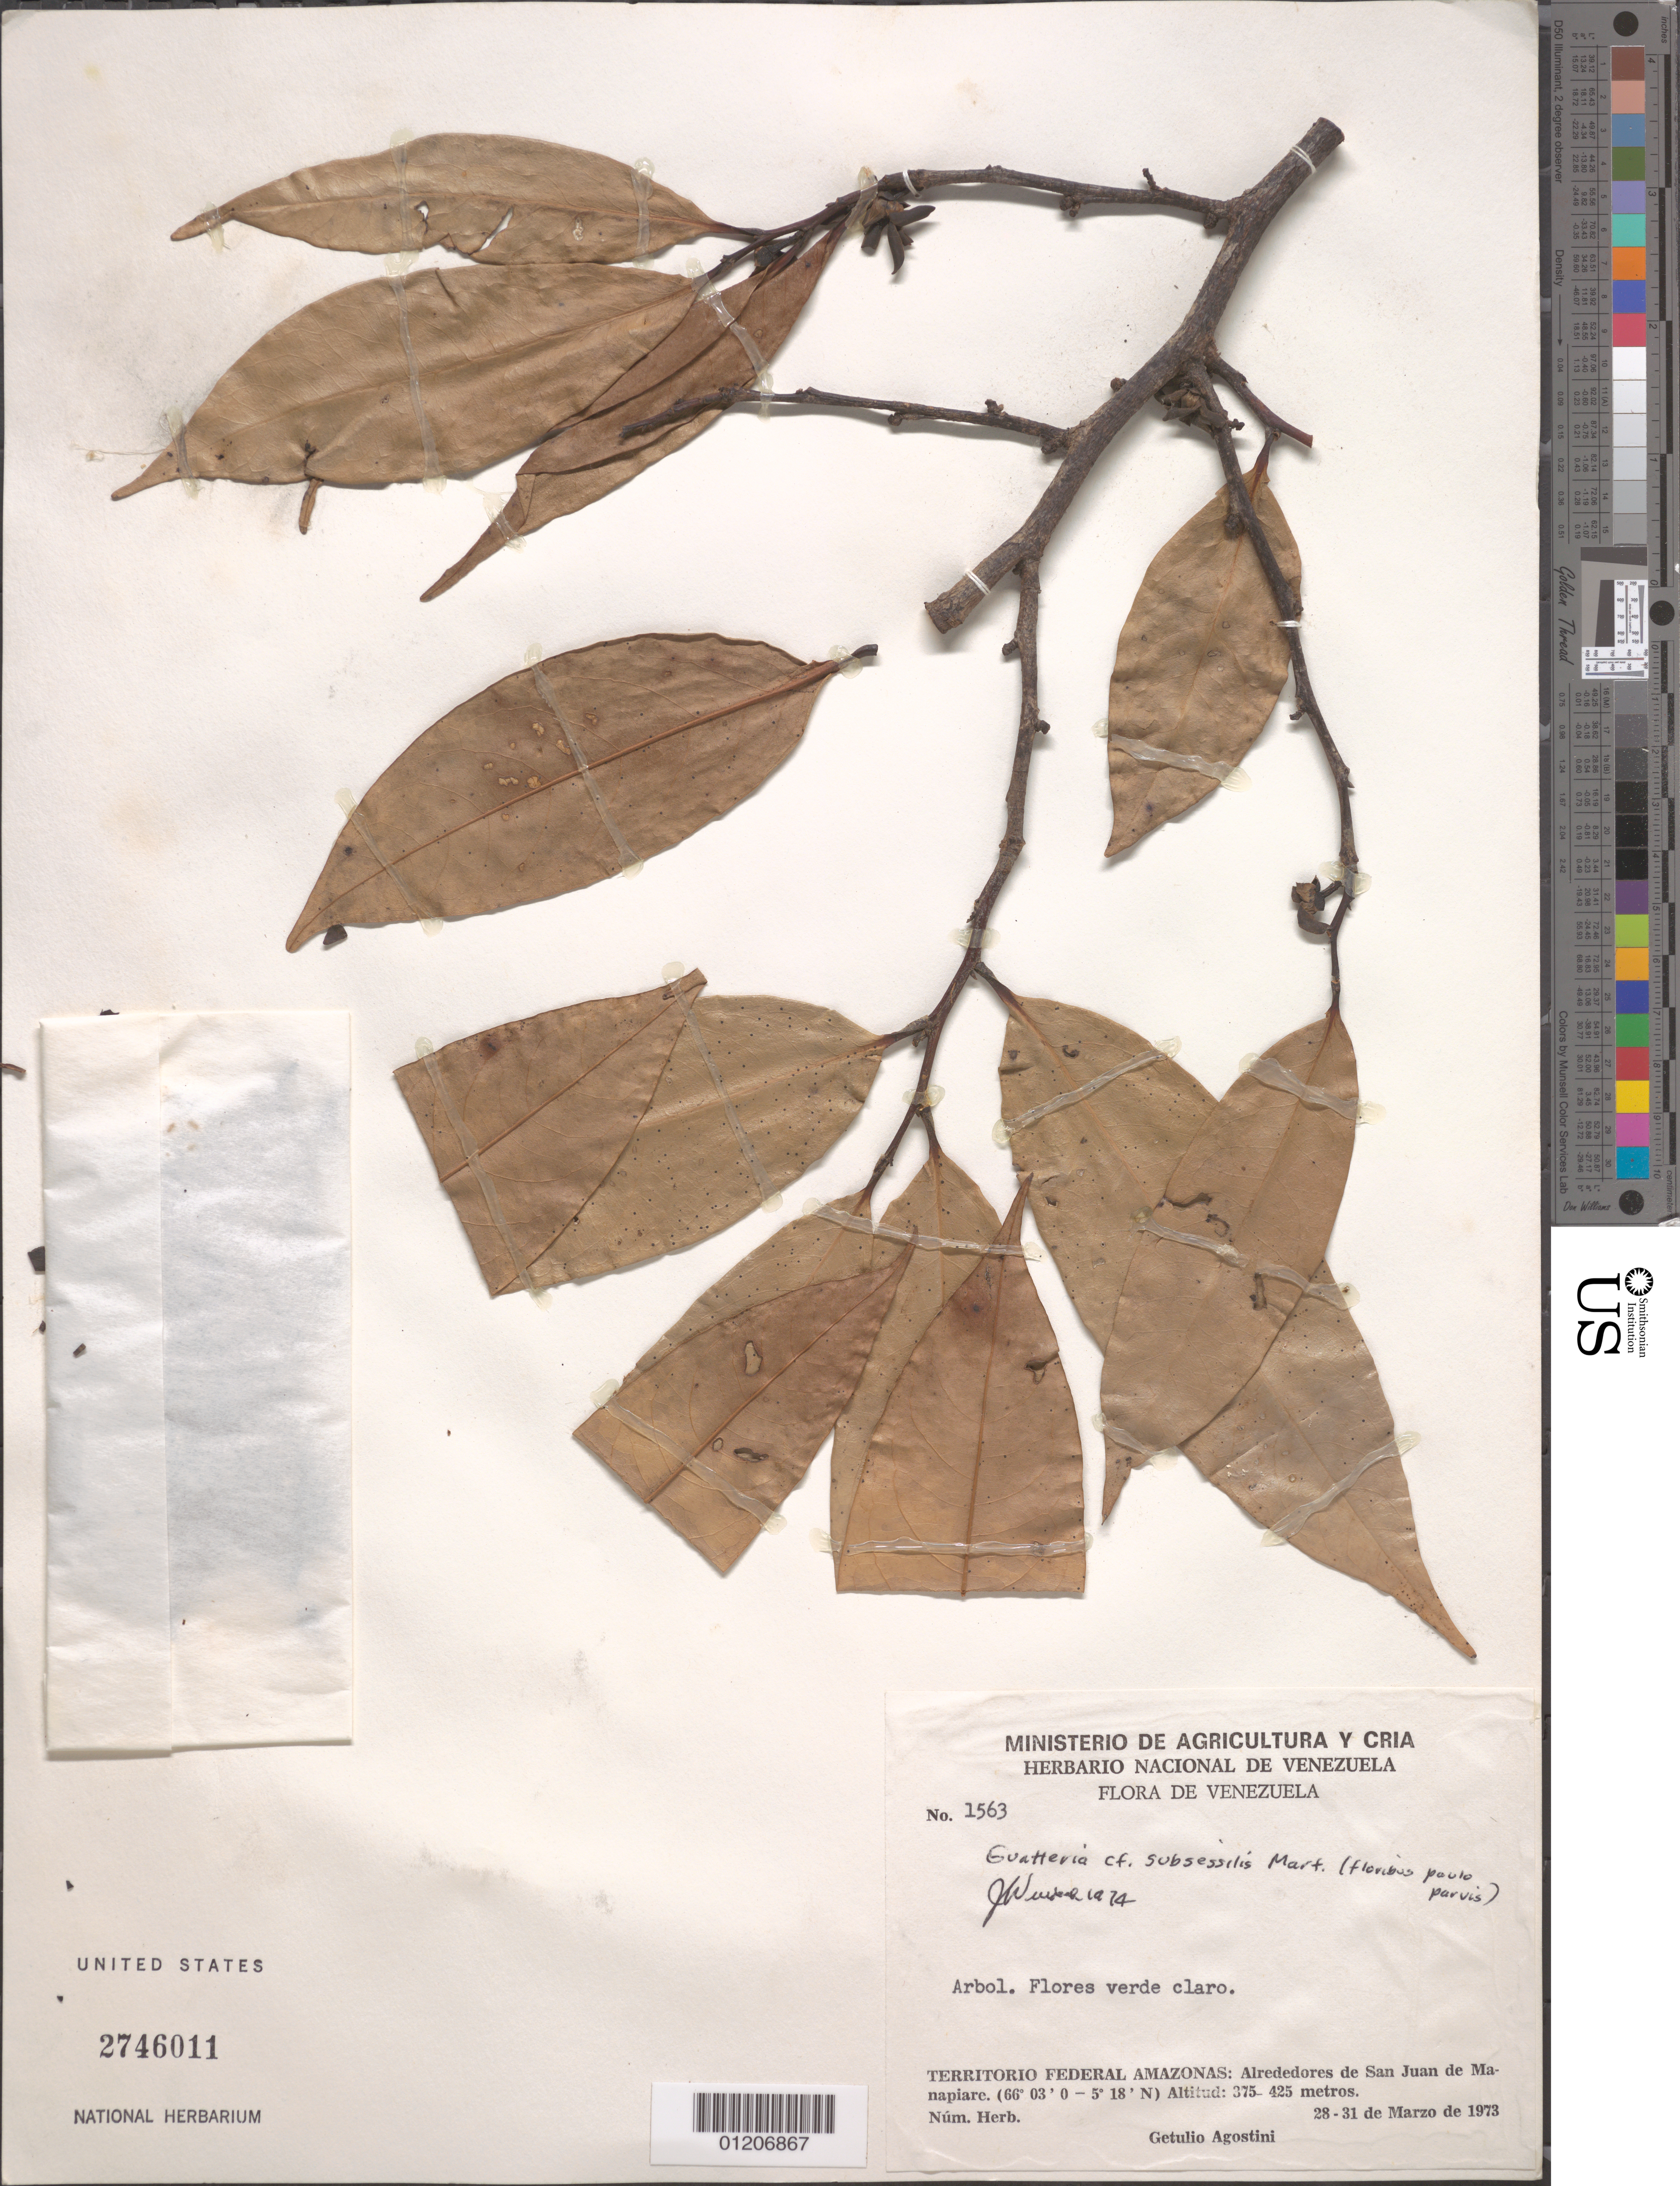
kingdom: Plantae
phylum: Tracheophyta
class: Magnoliopsida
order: Magnoliales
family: Annonaceae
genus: Guatteria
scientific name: Guatteria subsessilis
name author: Mart.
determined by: Wurdack, Kenneth J., (US), Smithsonian Institution - National Museum of Natural History (UNITED STATES)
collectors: G. Agostini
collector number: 1563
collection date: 1973-03-28/1973-03-31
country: Venezuela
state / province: Amazonas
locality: Alrededores de San Juan de Manapiare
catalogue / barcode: US 2746011